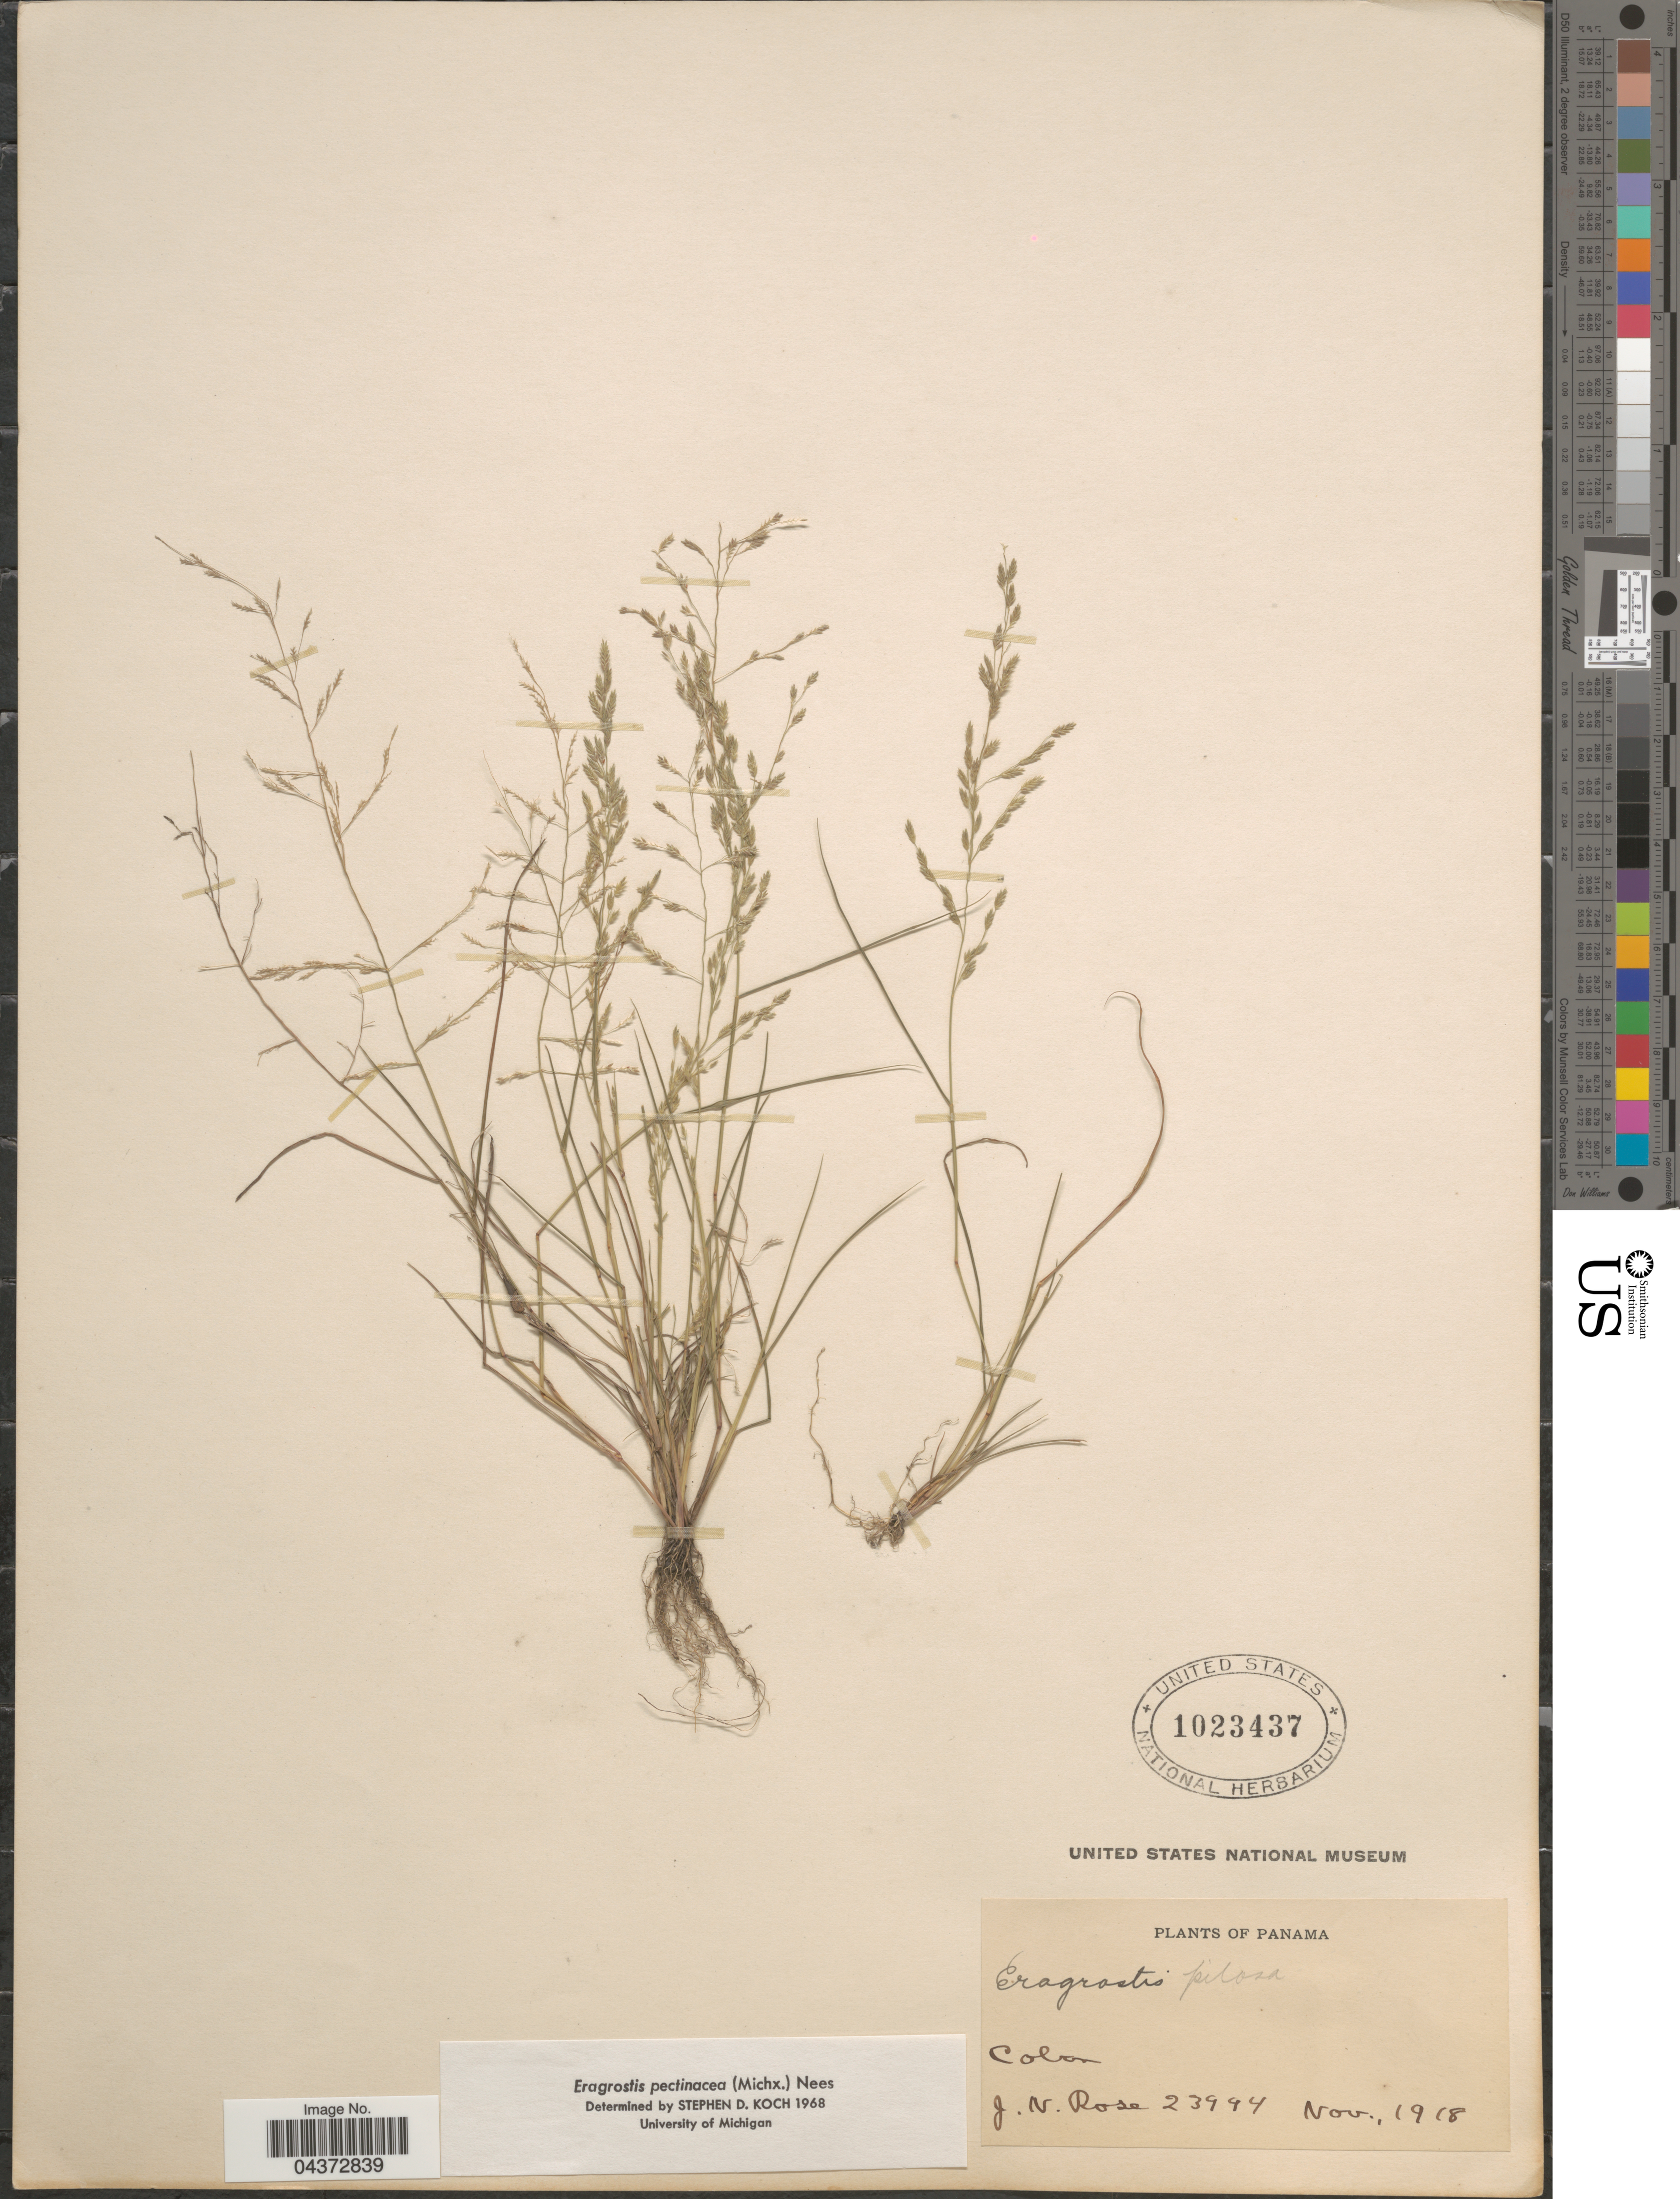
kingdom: Plantae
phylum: Tracheophyta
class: Liliopsida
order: Poales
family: Poaceae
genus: Eragrostis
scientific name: Eragrostis pectinacea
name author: (Michx.) Nees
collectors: J. N. Rose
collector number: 23944*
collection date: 1918-11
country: Panama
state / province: Colón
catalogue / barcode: US 1023437